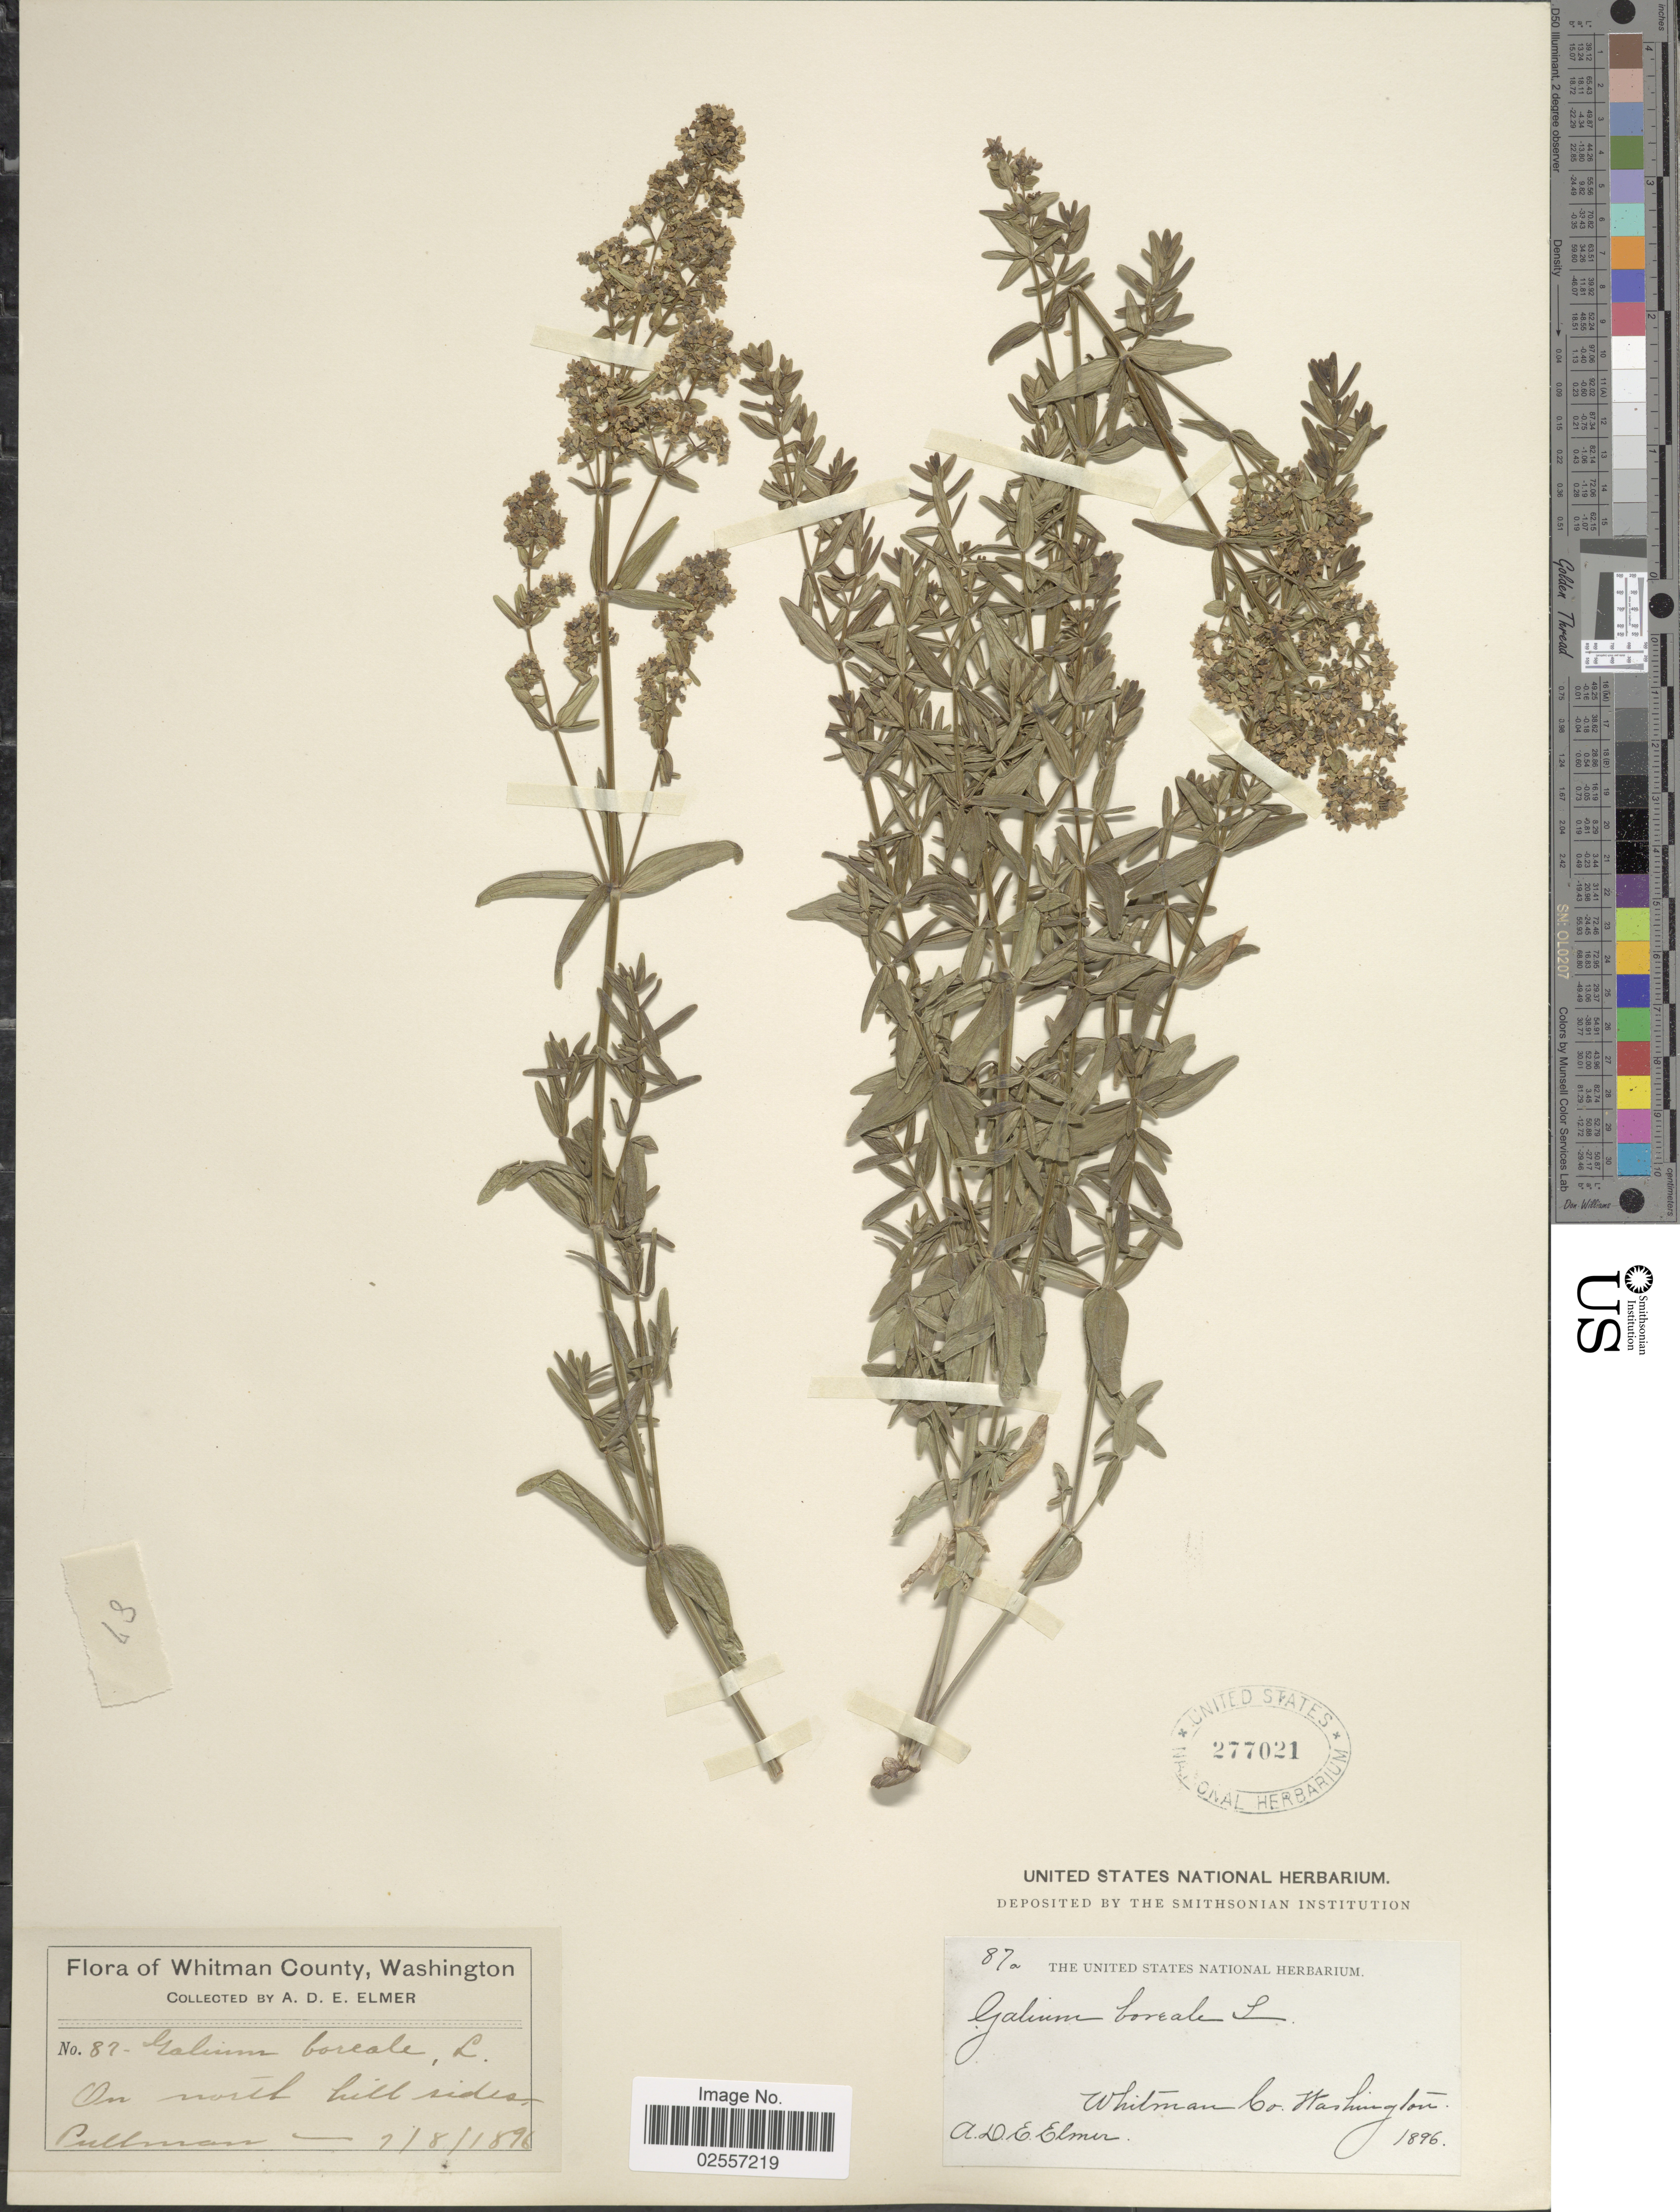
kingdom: Plantae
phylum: Tracheophyta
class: Magnoliopsida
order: Gentianales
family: Rubiaceae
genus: Galium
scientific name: Galium boreale L.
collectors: A. D. E. Elmer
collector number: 87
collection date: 1896-07-08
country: United States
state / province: Washington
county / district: Whitman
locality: Pullman. Whitman County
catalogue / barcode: US 277021